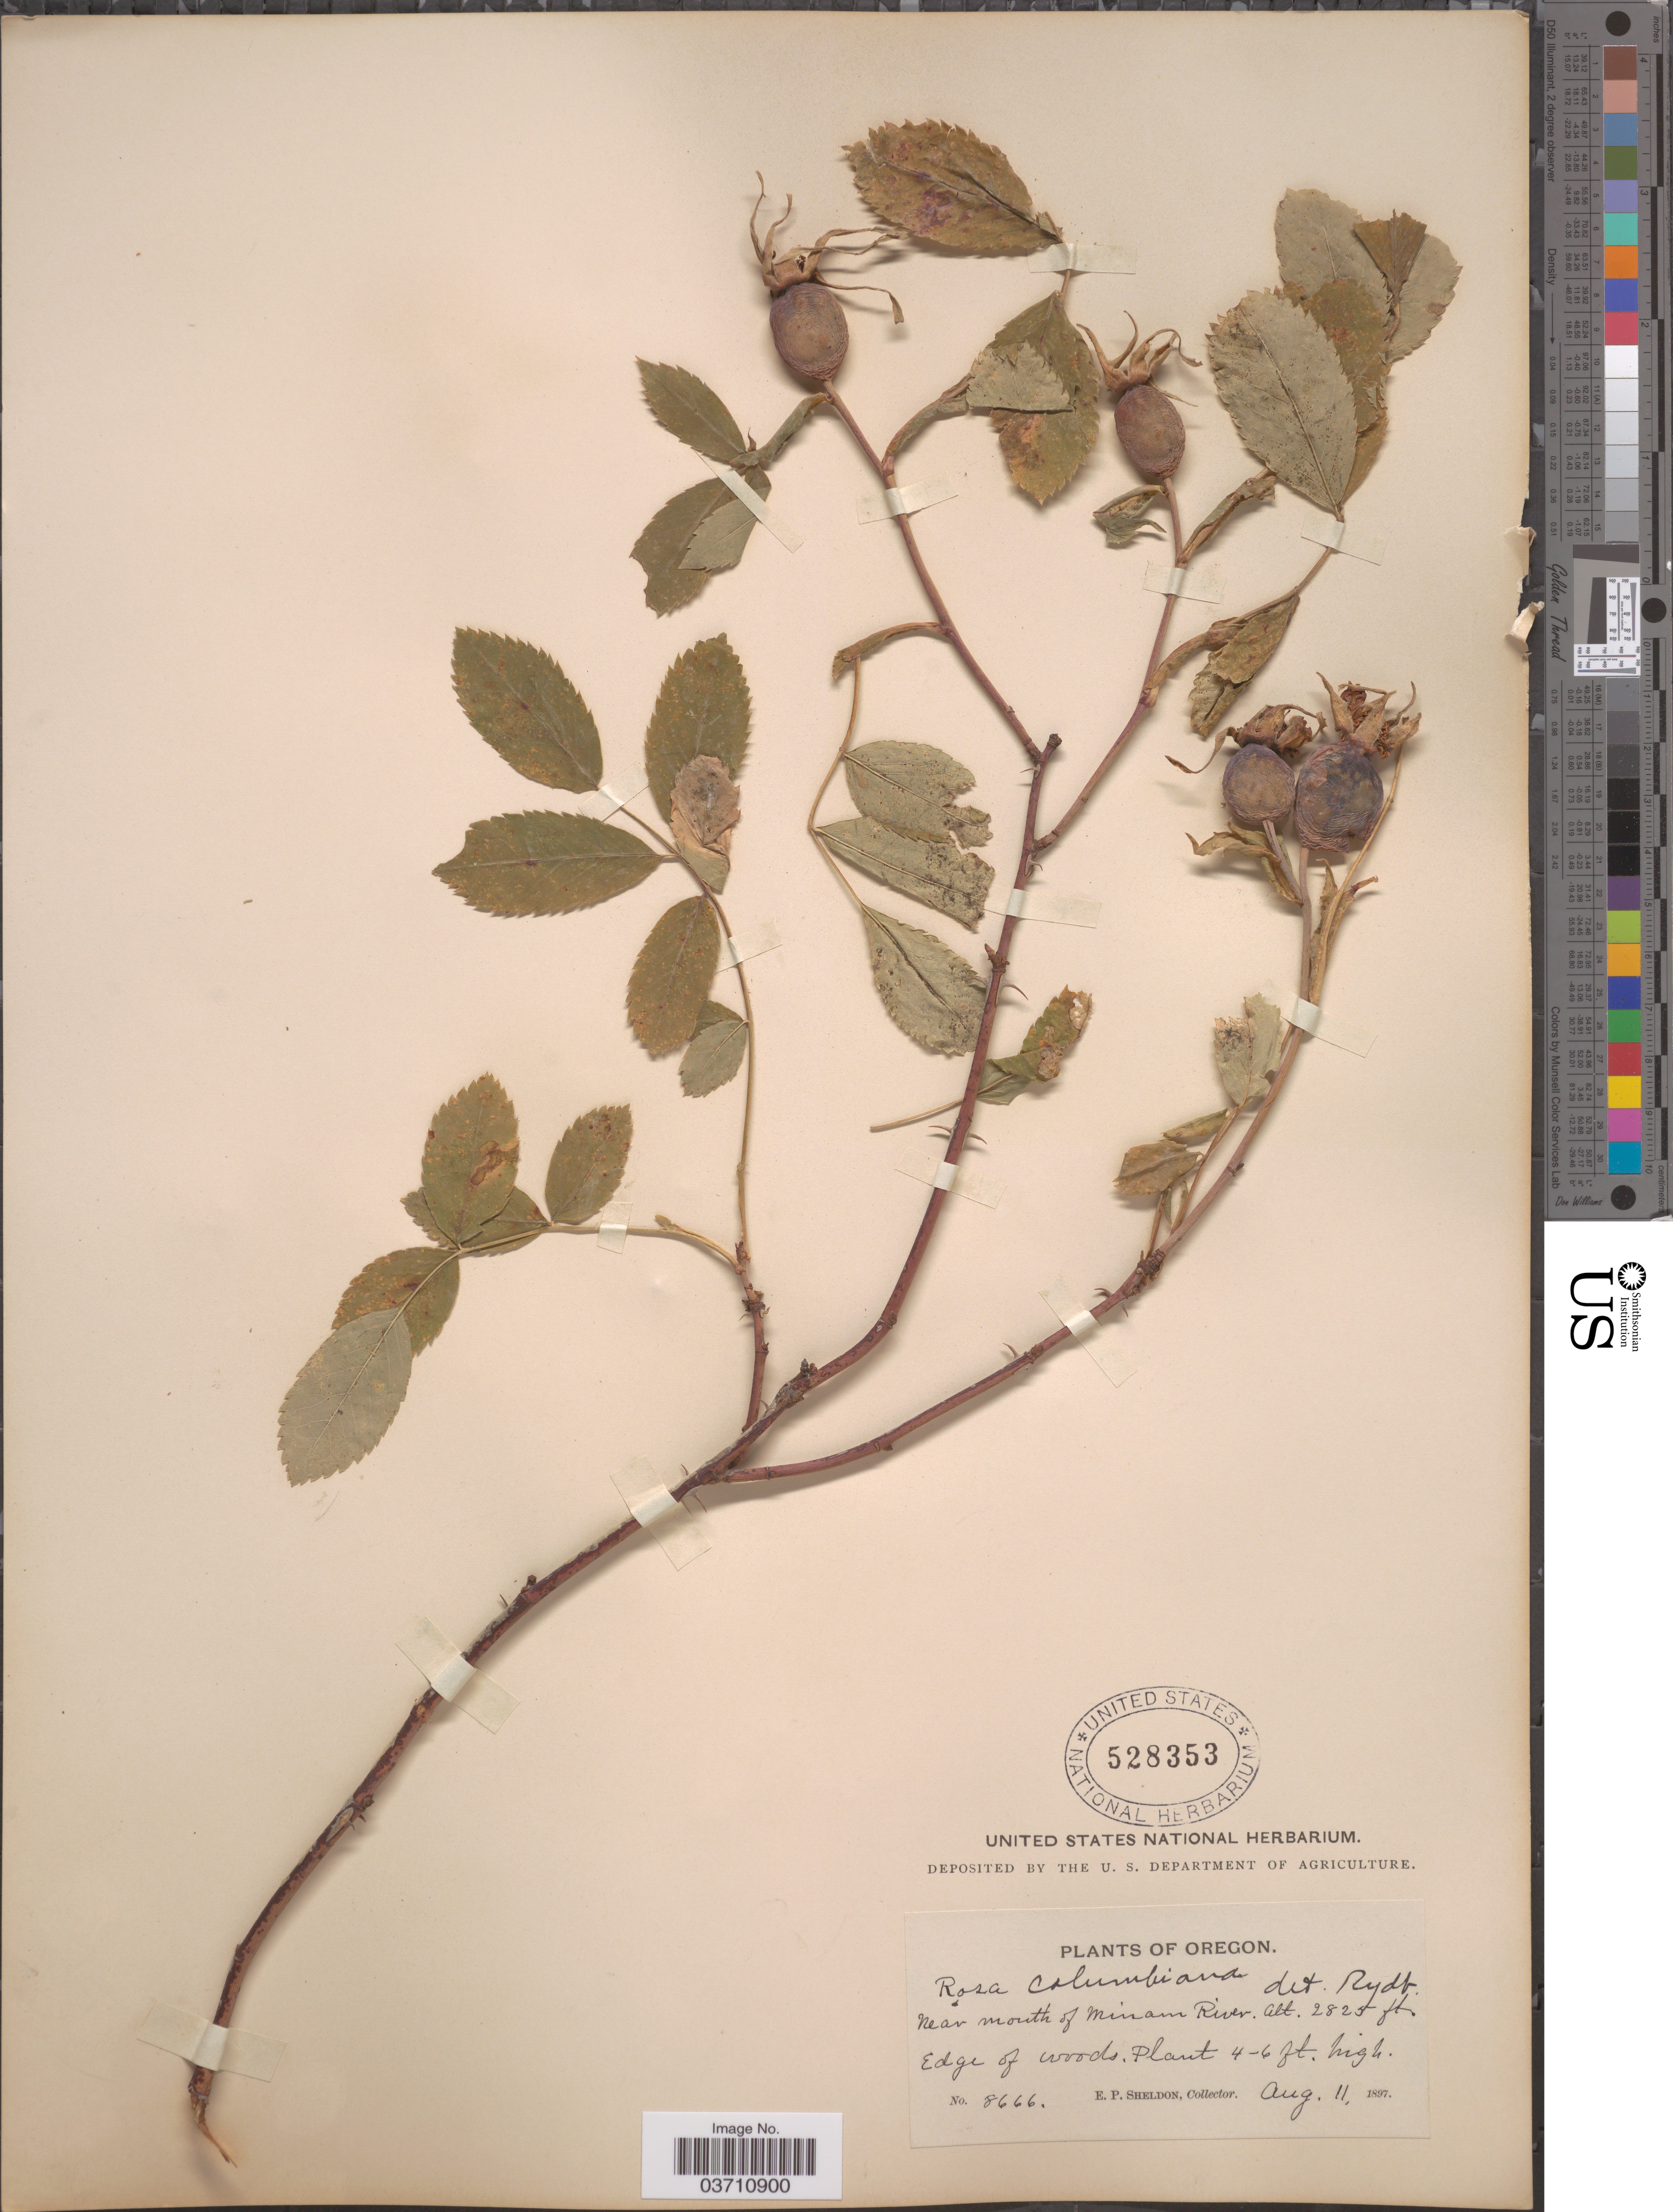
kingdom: Plantae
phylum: Tracheophyta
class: Magnoliopsida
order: Rosales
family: Rosaceae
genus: Rosa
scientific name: Rosa columbiana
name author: Rydb.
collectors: E. P. Sheldon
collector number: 8666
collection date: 1897-08-11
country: United States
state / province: Oregon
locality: Near mouth of Minam River.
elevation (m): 861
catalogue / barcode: US 528353